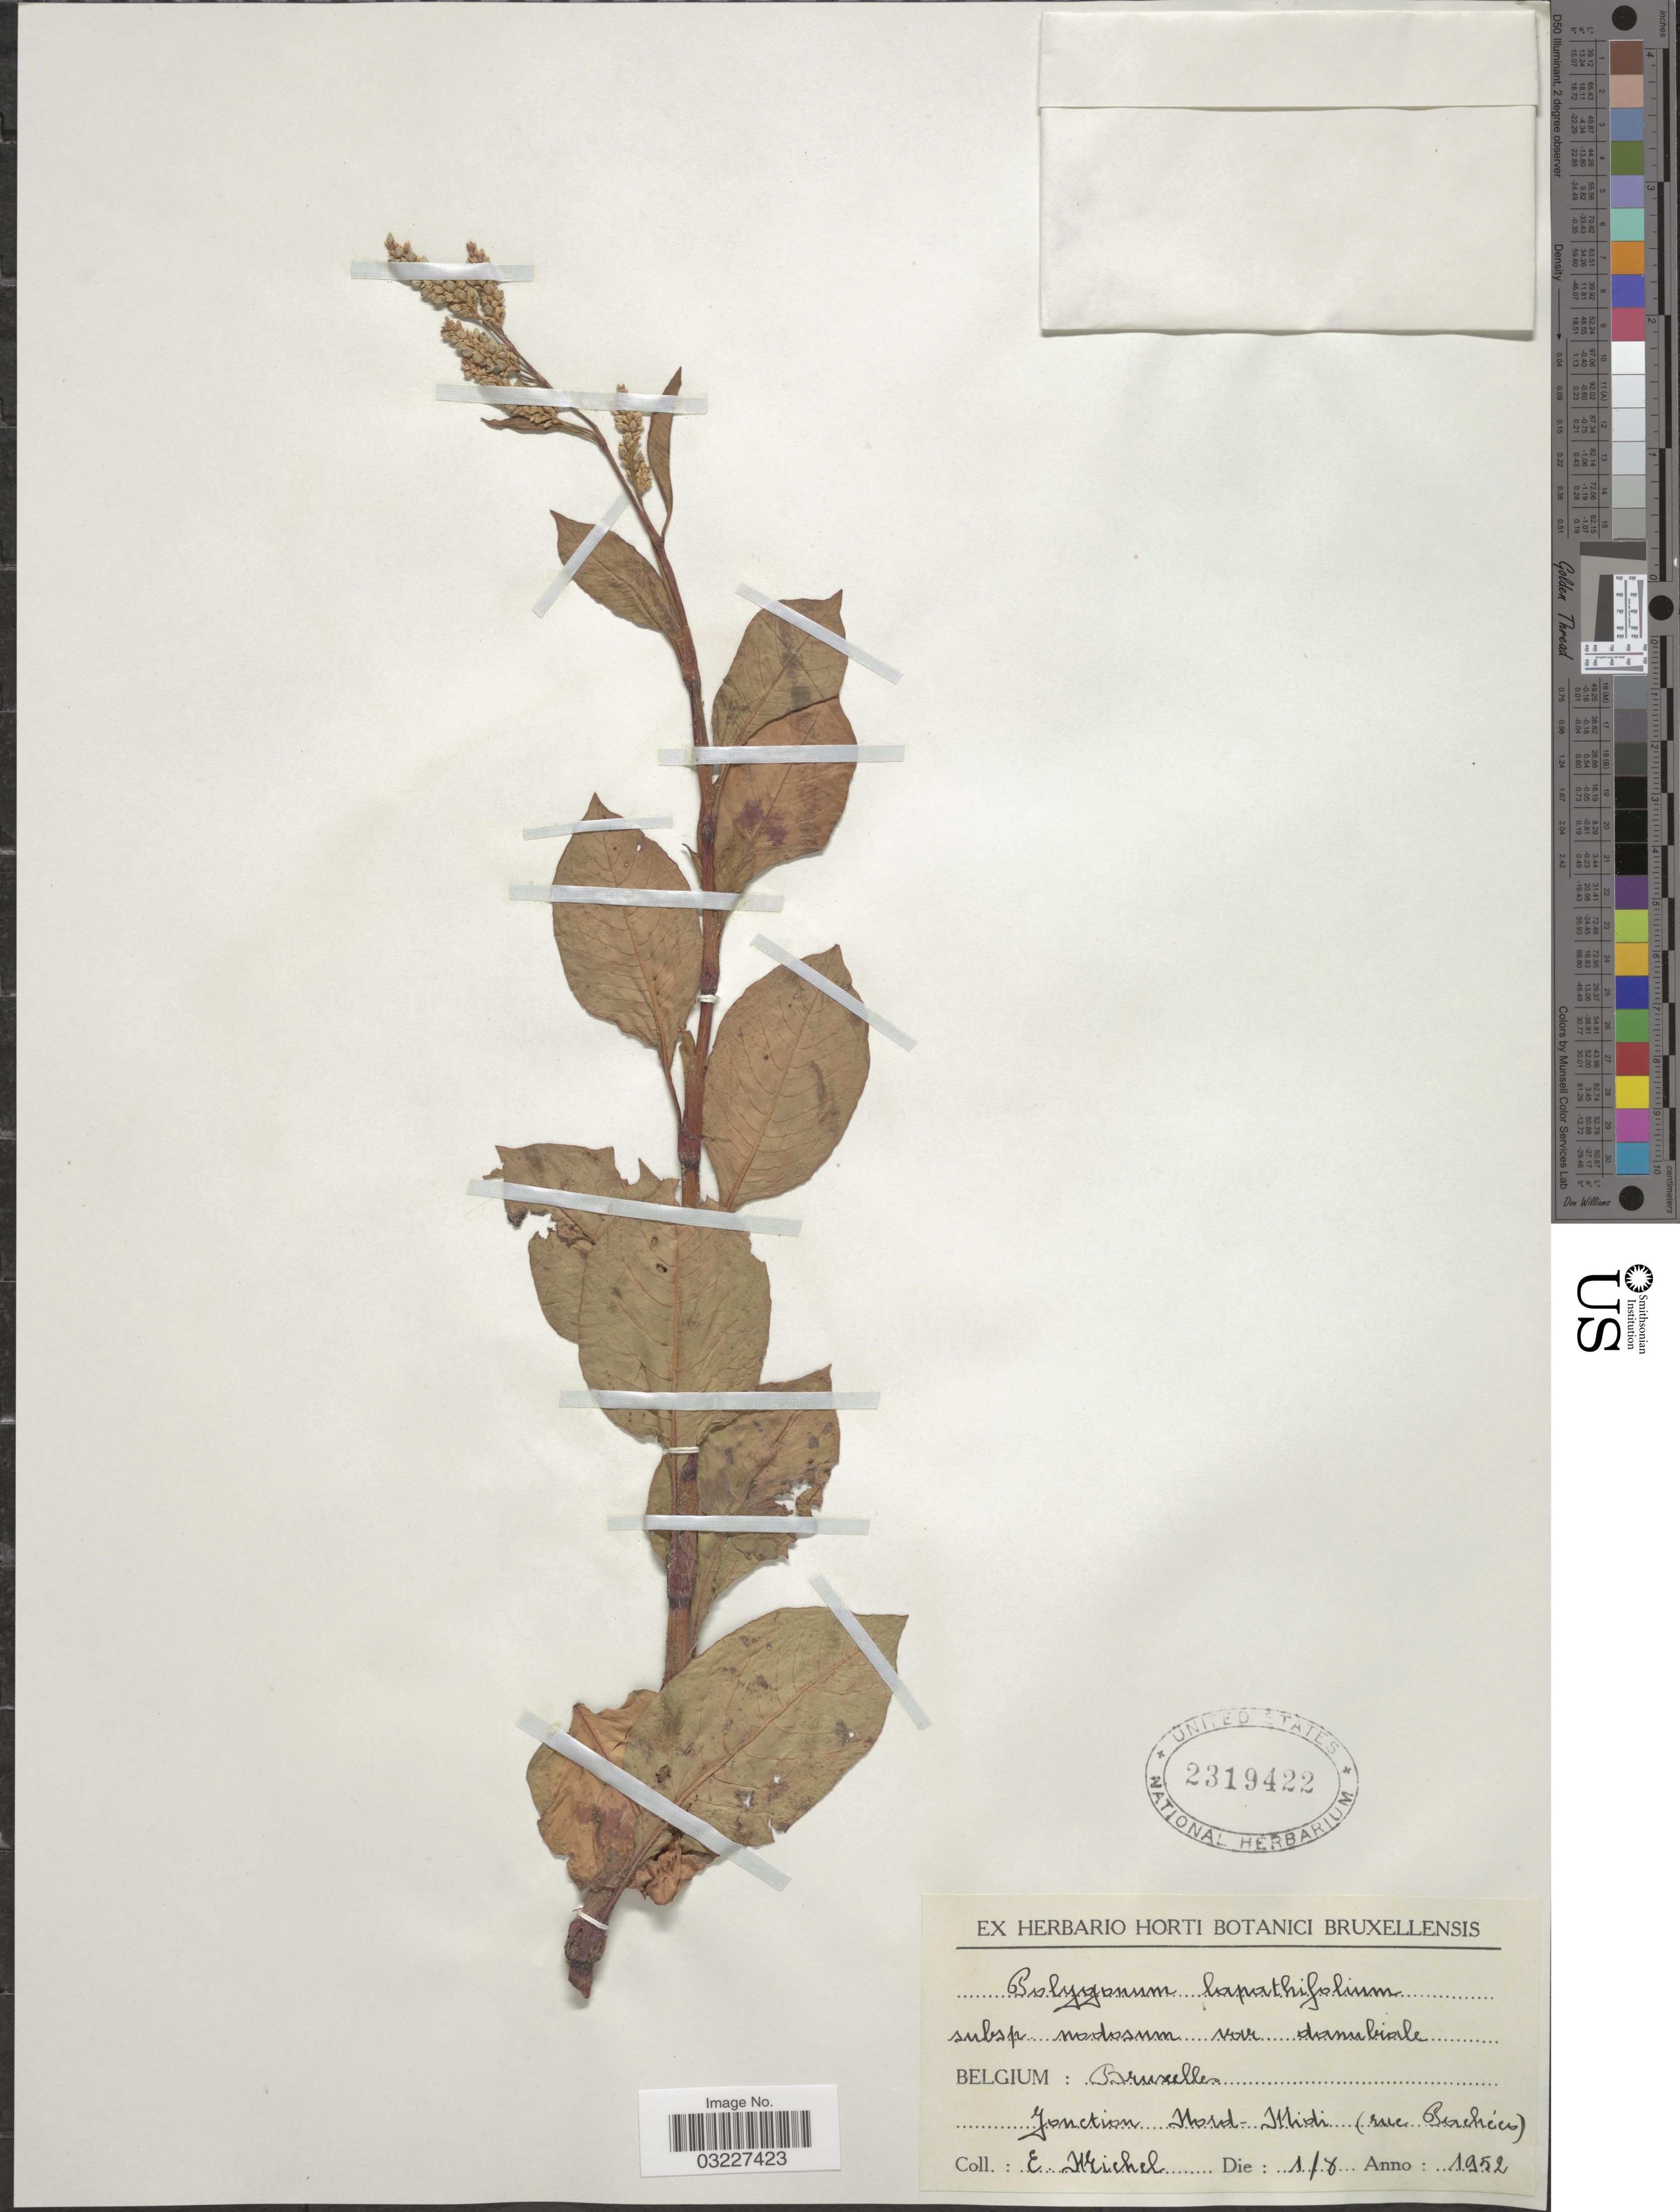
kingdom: Plantae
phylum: Tracheophyta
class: Magnoliopsida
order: Caryophyllales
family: Polygonaceae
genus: Polygonum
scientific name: Polygonum lapathifolium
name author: L.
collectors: E. Michel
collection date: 1952-08-01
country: Belgium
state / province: Brussels, Capital District of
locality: Bruxelles, Jonction Nord-Midi (rue Pachées).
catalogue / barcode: US 2319422